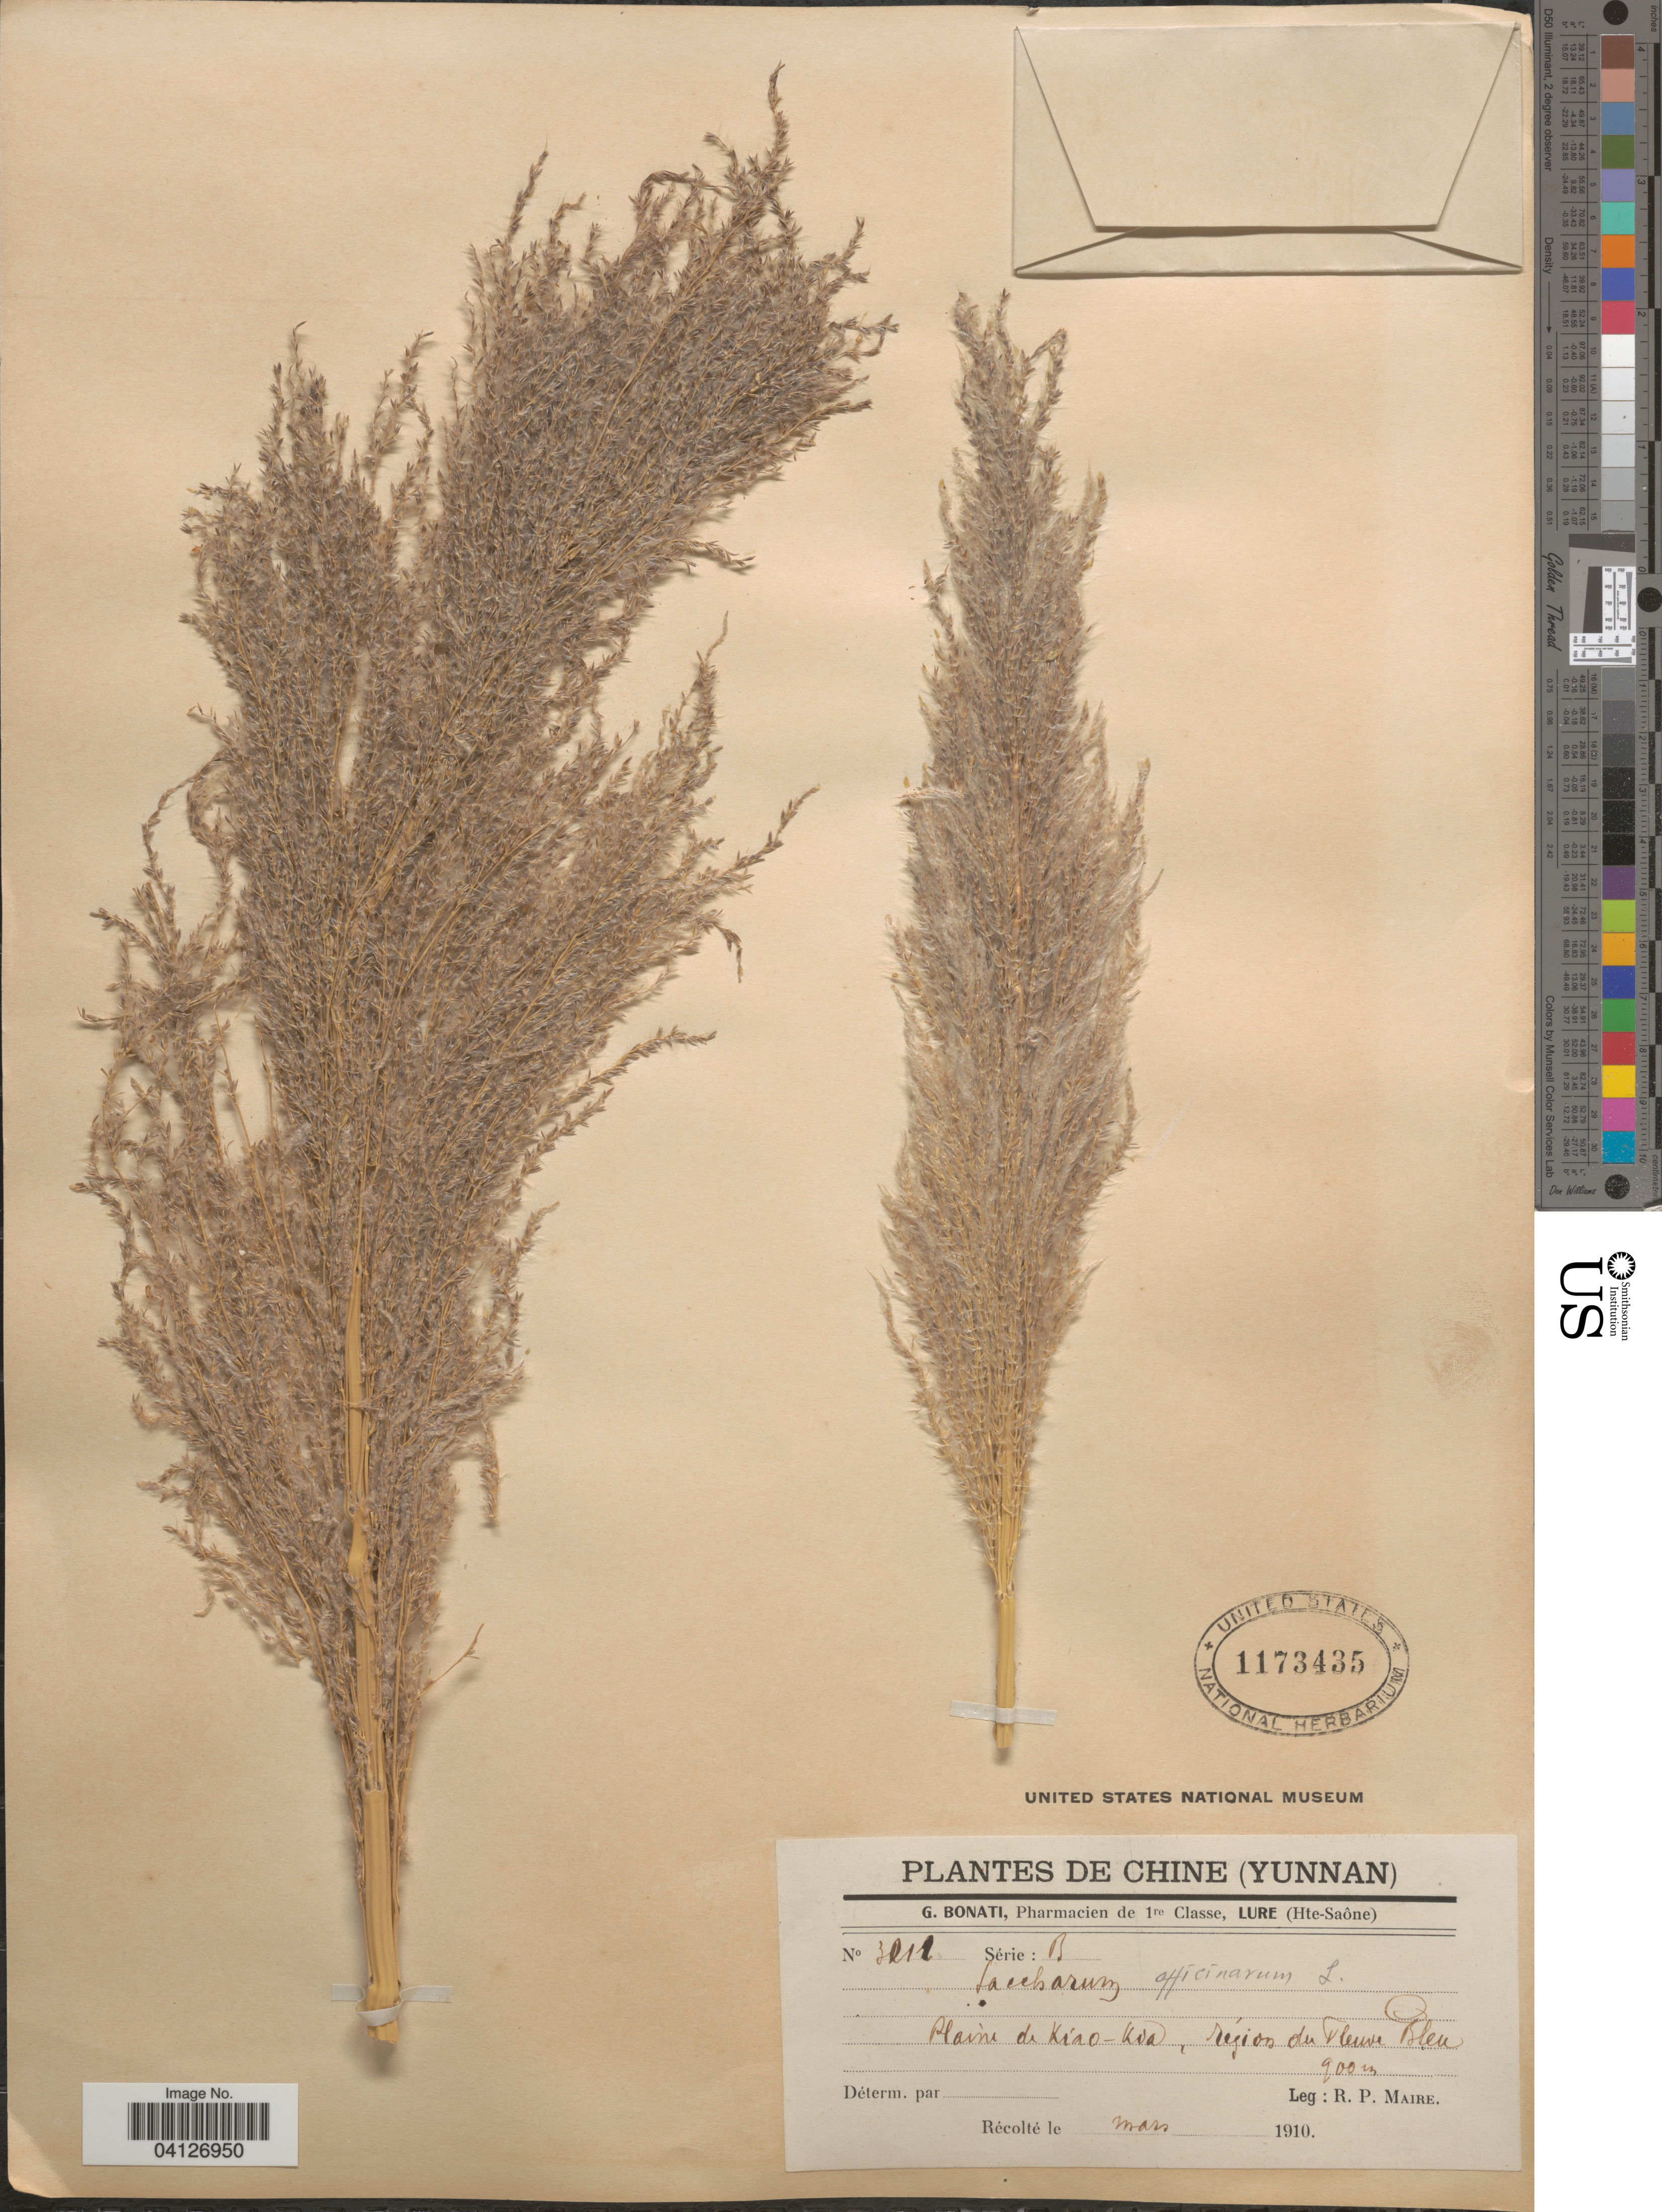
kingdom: Plantae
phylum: Tracheophyta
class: Liliopsida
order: Poales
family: Poaceae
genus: Saccharum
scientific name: Saccharum officinarum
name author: L.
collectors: R.-P. Maire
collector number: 3011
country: China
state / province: Yunnan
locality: Plaine de Kiao-Koa [interpreted], région du Fleuve Bleu.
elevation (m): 900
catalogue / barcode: US 1173435